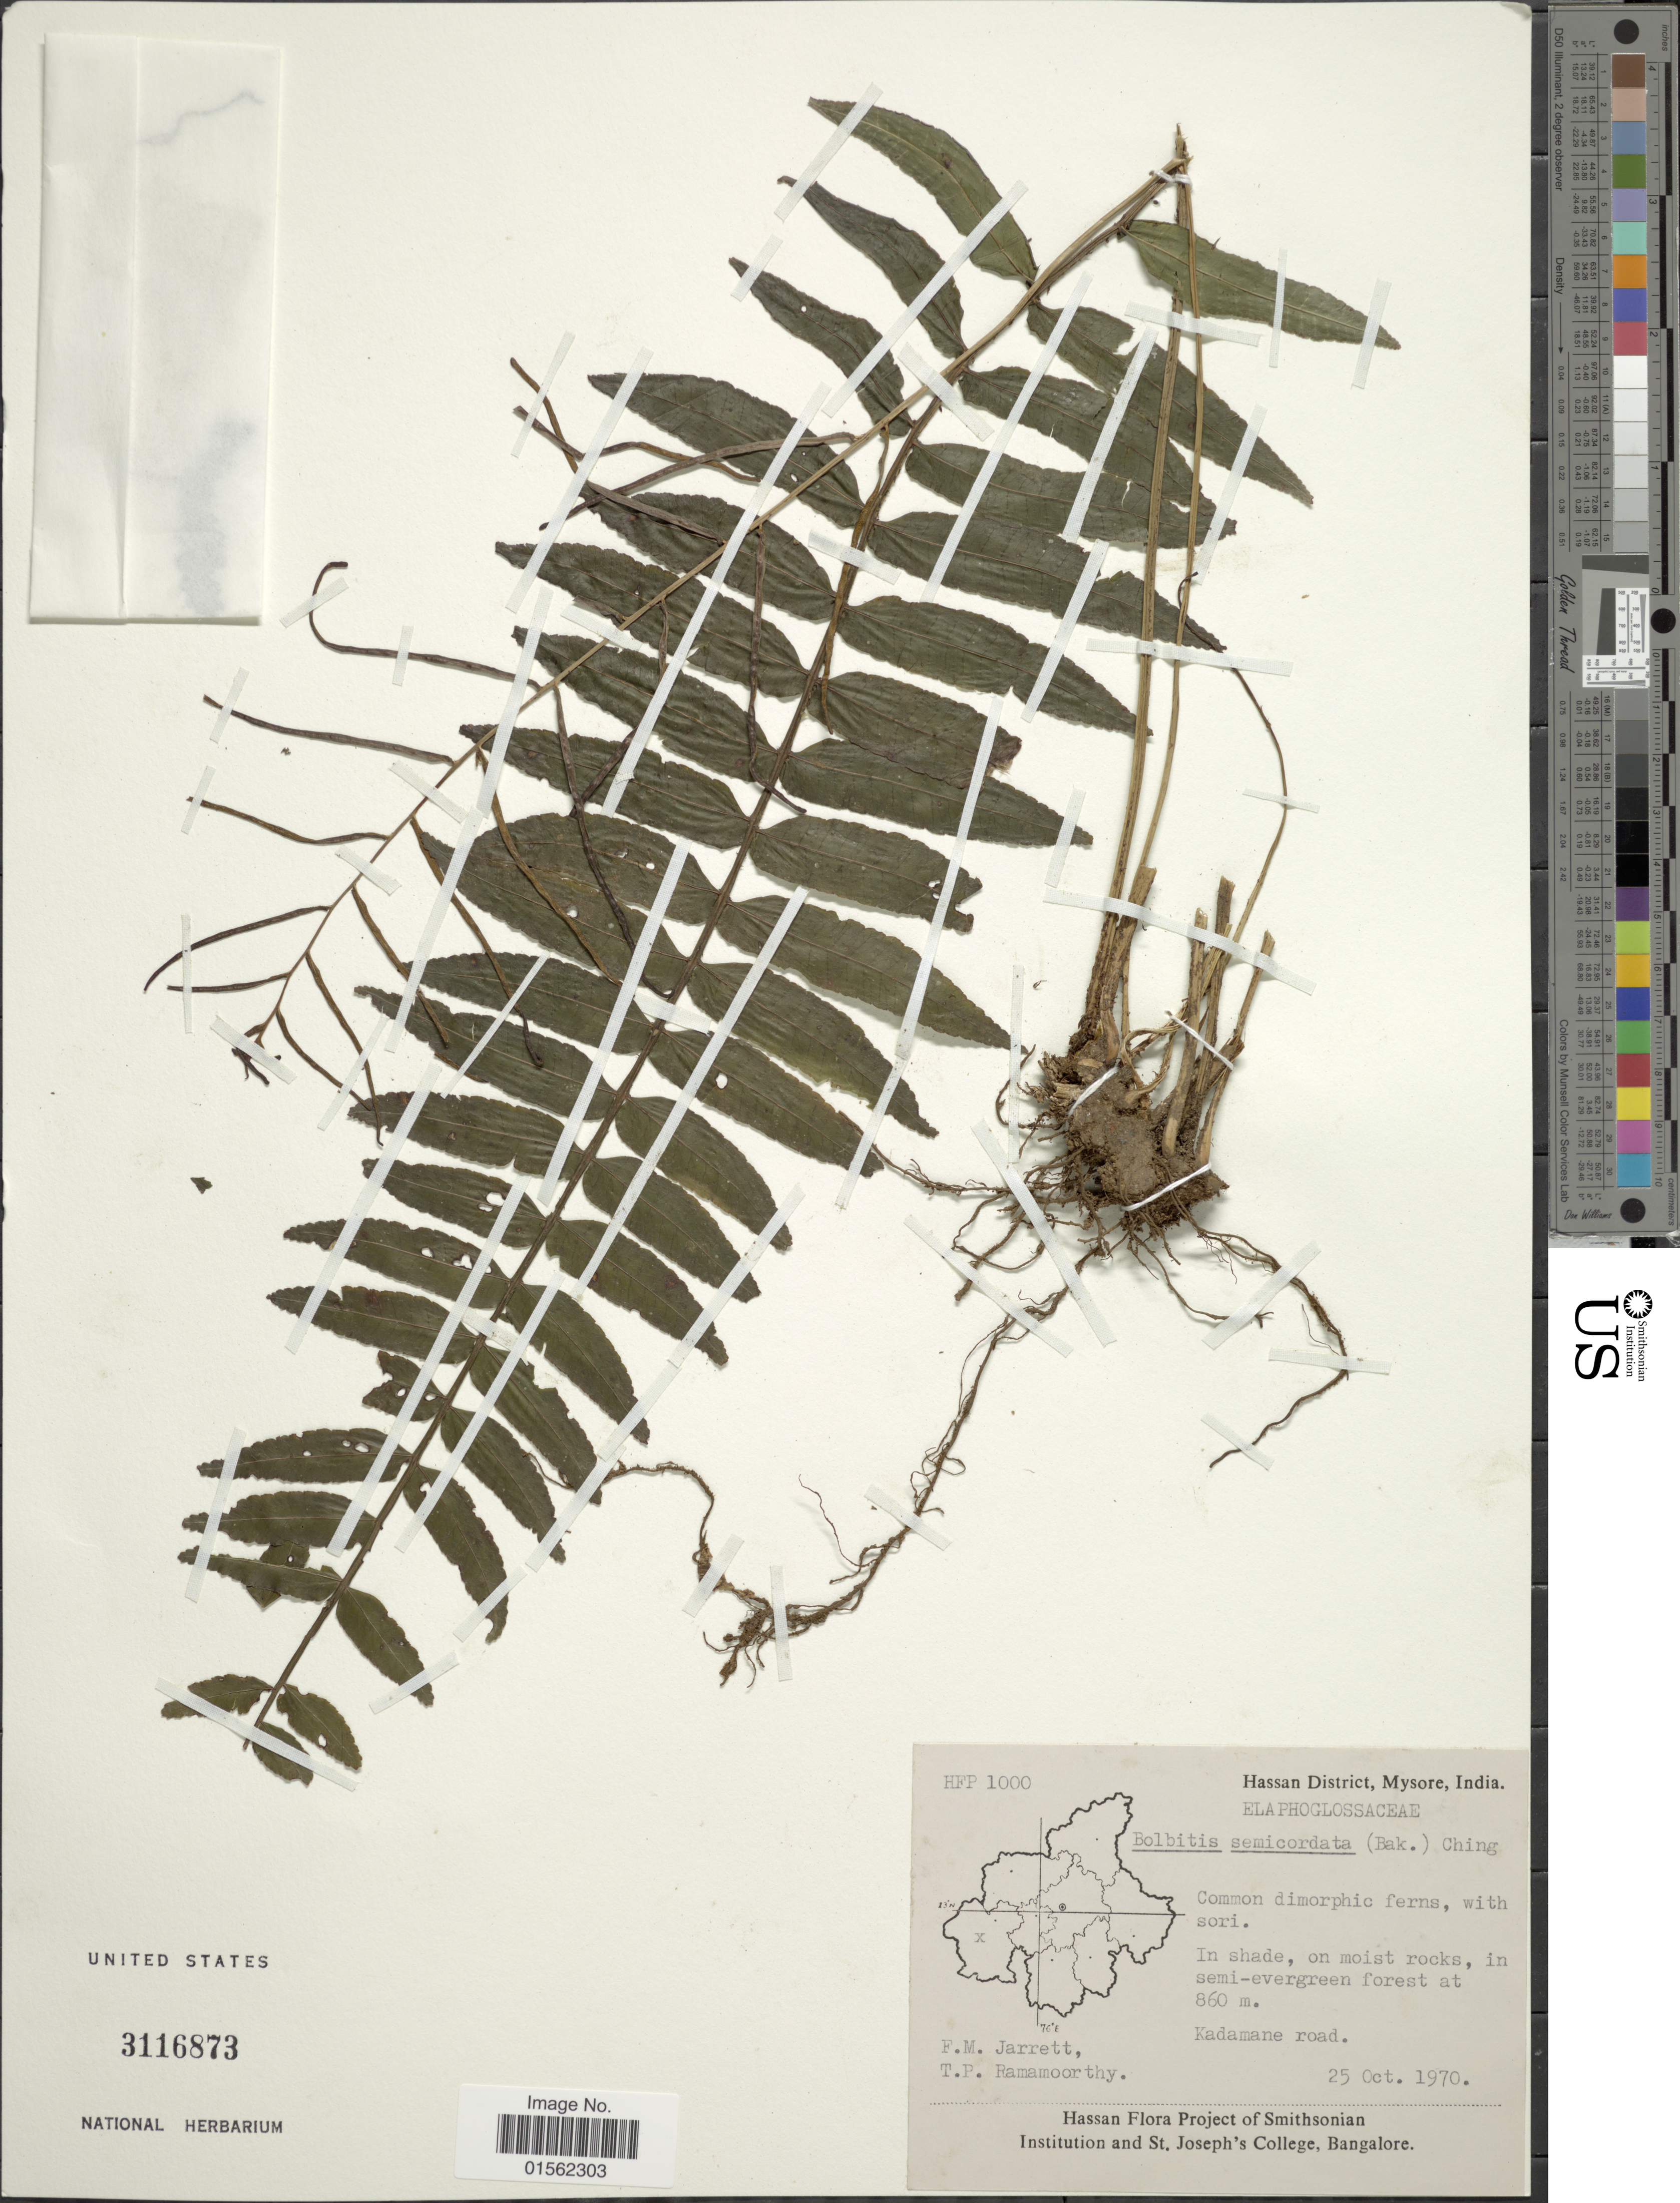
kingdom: Plantae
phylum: Tracheophyta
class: Polypodiopsida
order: Polypodiales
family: Dryopteridaceae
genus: Bolbitis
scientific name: Bolbitis semicordata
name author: (Baker) Ching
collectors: F. M. Jarrett & T. P. Ramamoorthy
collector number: HFP1000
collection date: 1970-10-25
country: India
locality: Hassan District, Mysore, in semi-evergreen forest, Kadamane road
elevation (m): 860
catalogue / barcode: US 3116873